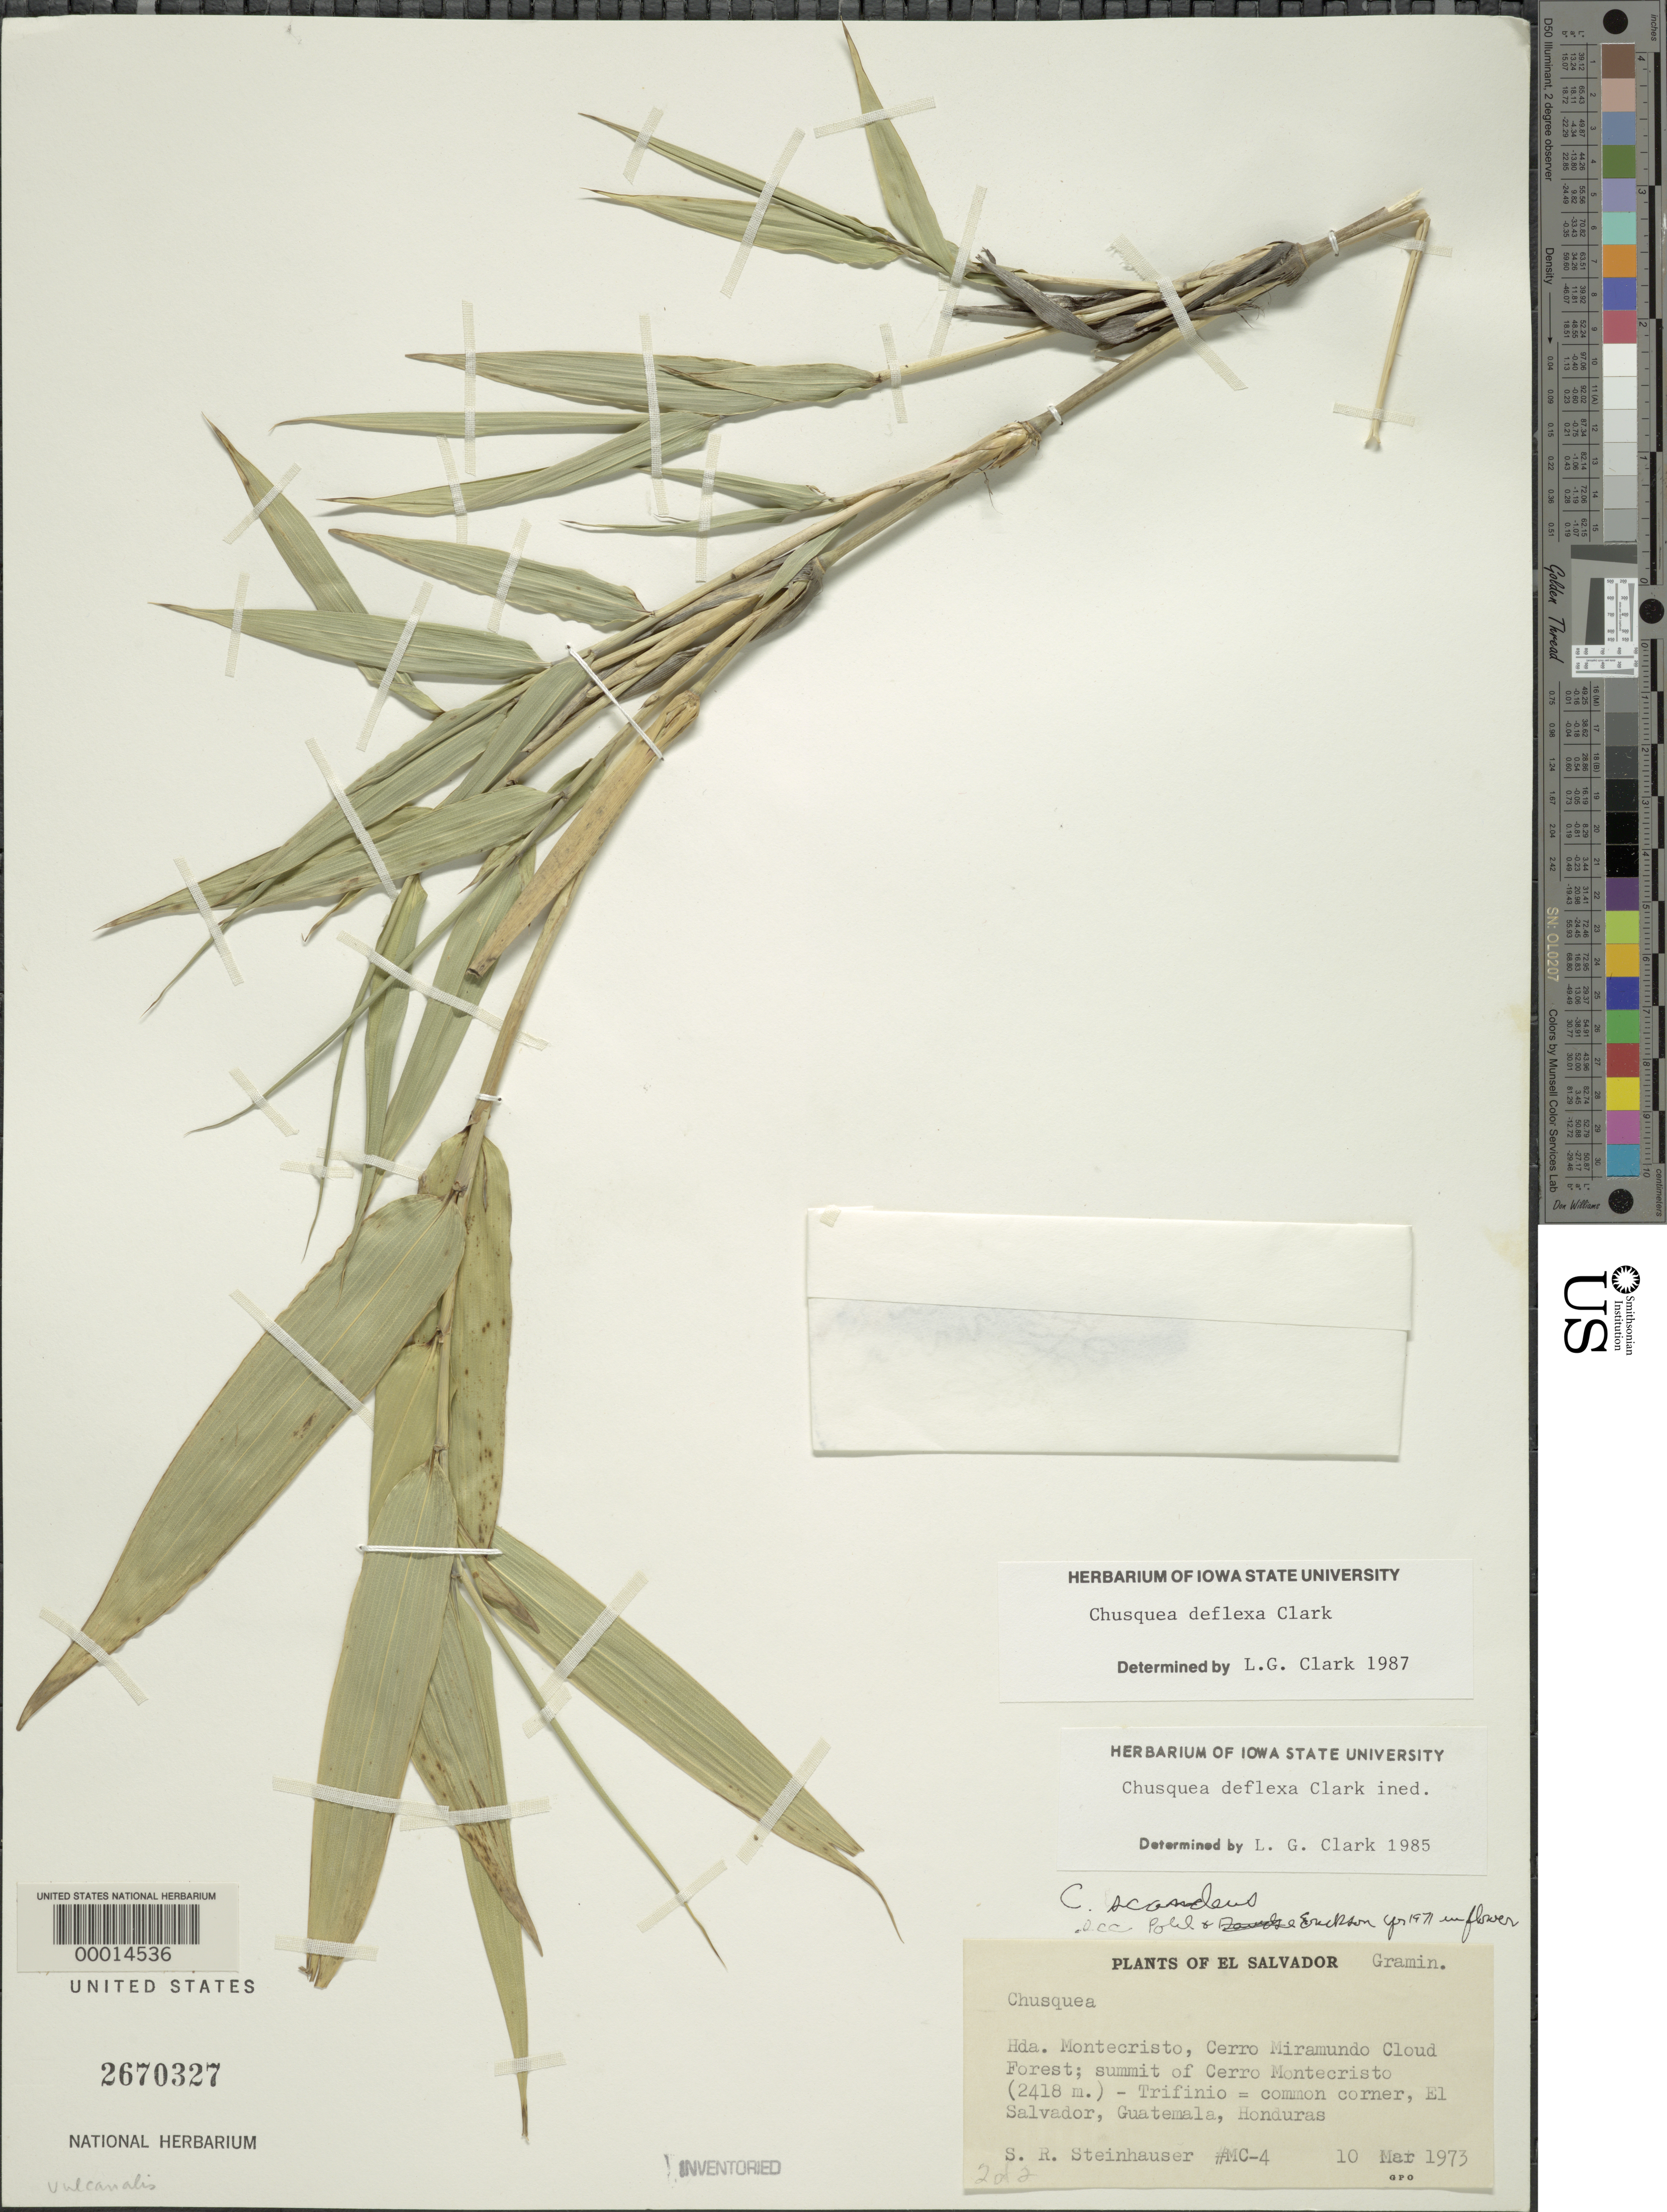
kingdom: Plantae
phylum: Tracheophyta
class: Liliopsida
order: Poales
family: Poaceae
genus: Chusquea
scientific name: Chusquea deflexa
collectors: S. Steinhauser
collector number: Mc-4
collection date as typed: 10 Mar 1973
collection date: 1973-03-10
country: El Salvador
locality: Cerro miramundo cloud forest, hda montecristo, common corner, el salvador, guatemala, honduras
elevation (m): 2418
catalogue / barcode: US 2670327